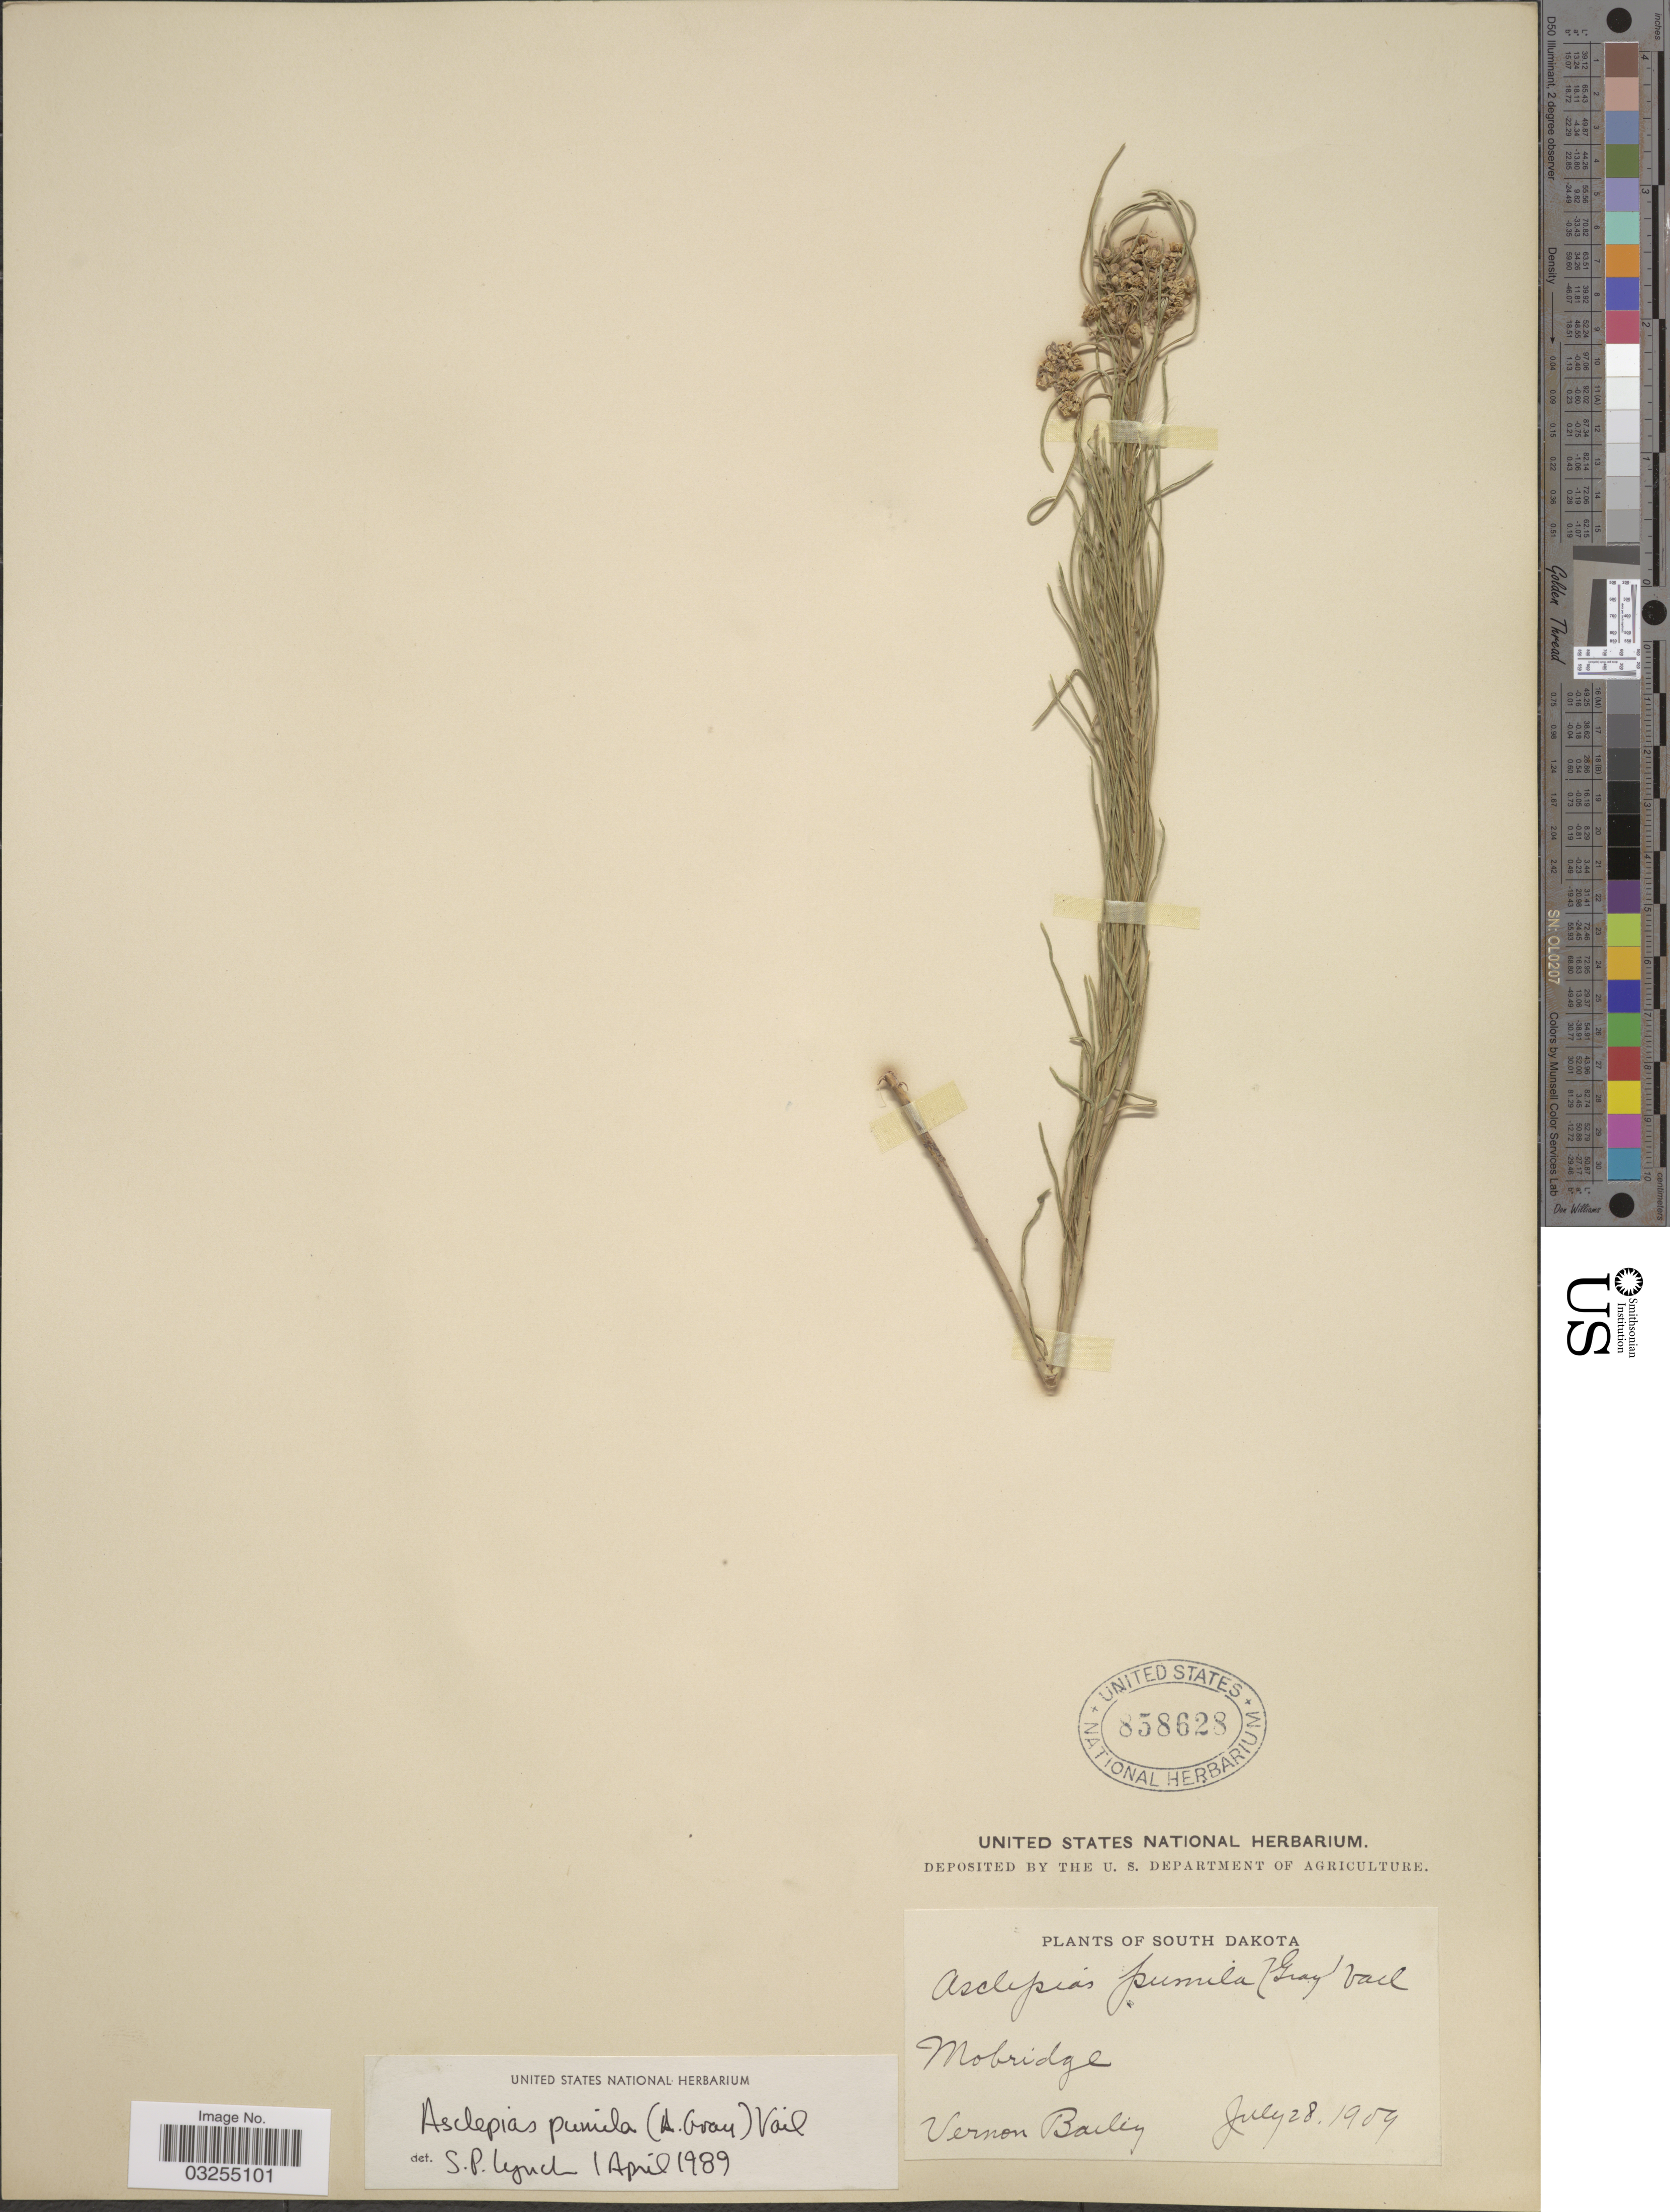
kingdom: Plantae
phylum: Tracheophyta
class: Magnoliopsida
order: Gentianales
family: Apocynaceae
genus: Asclepias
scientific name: Asclepias pumila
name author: (A. Gray) Vail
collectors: V. O. Bailey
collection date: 1909-07-28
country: United States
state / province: South Dakota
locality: Mobridge.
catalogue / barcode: US 858628